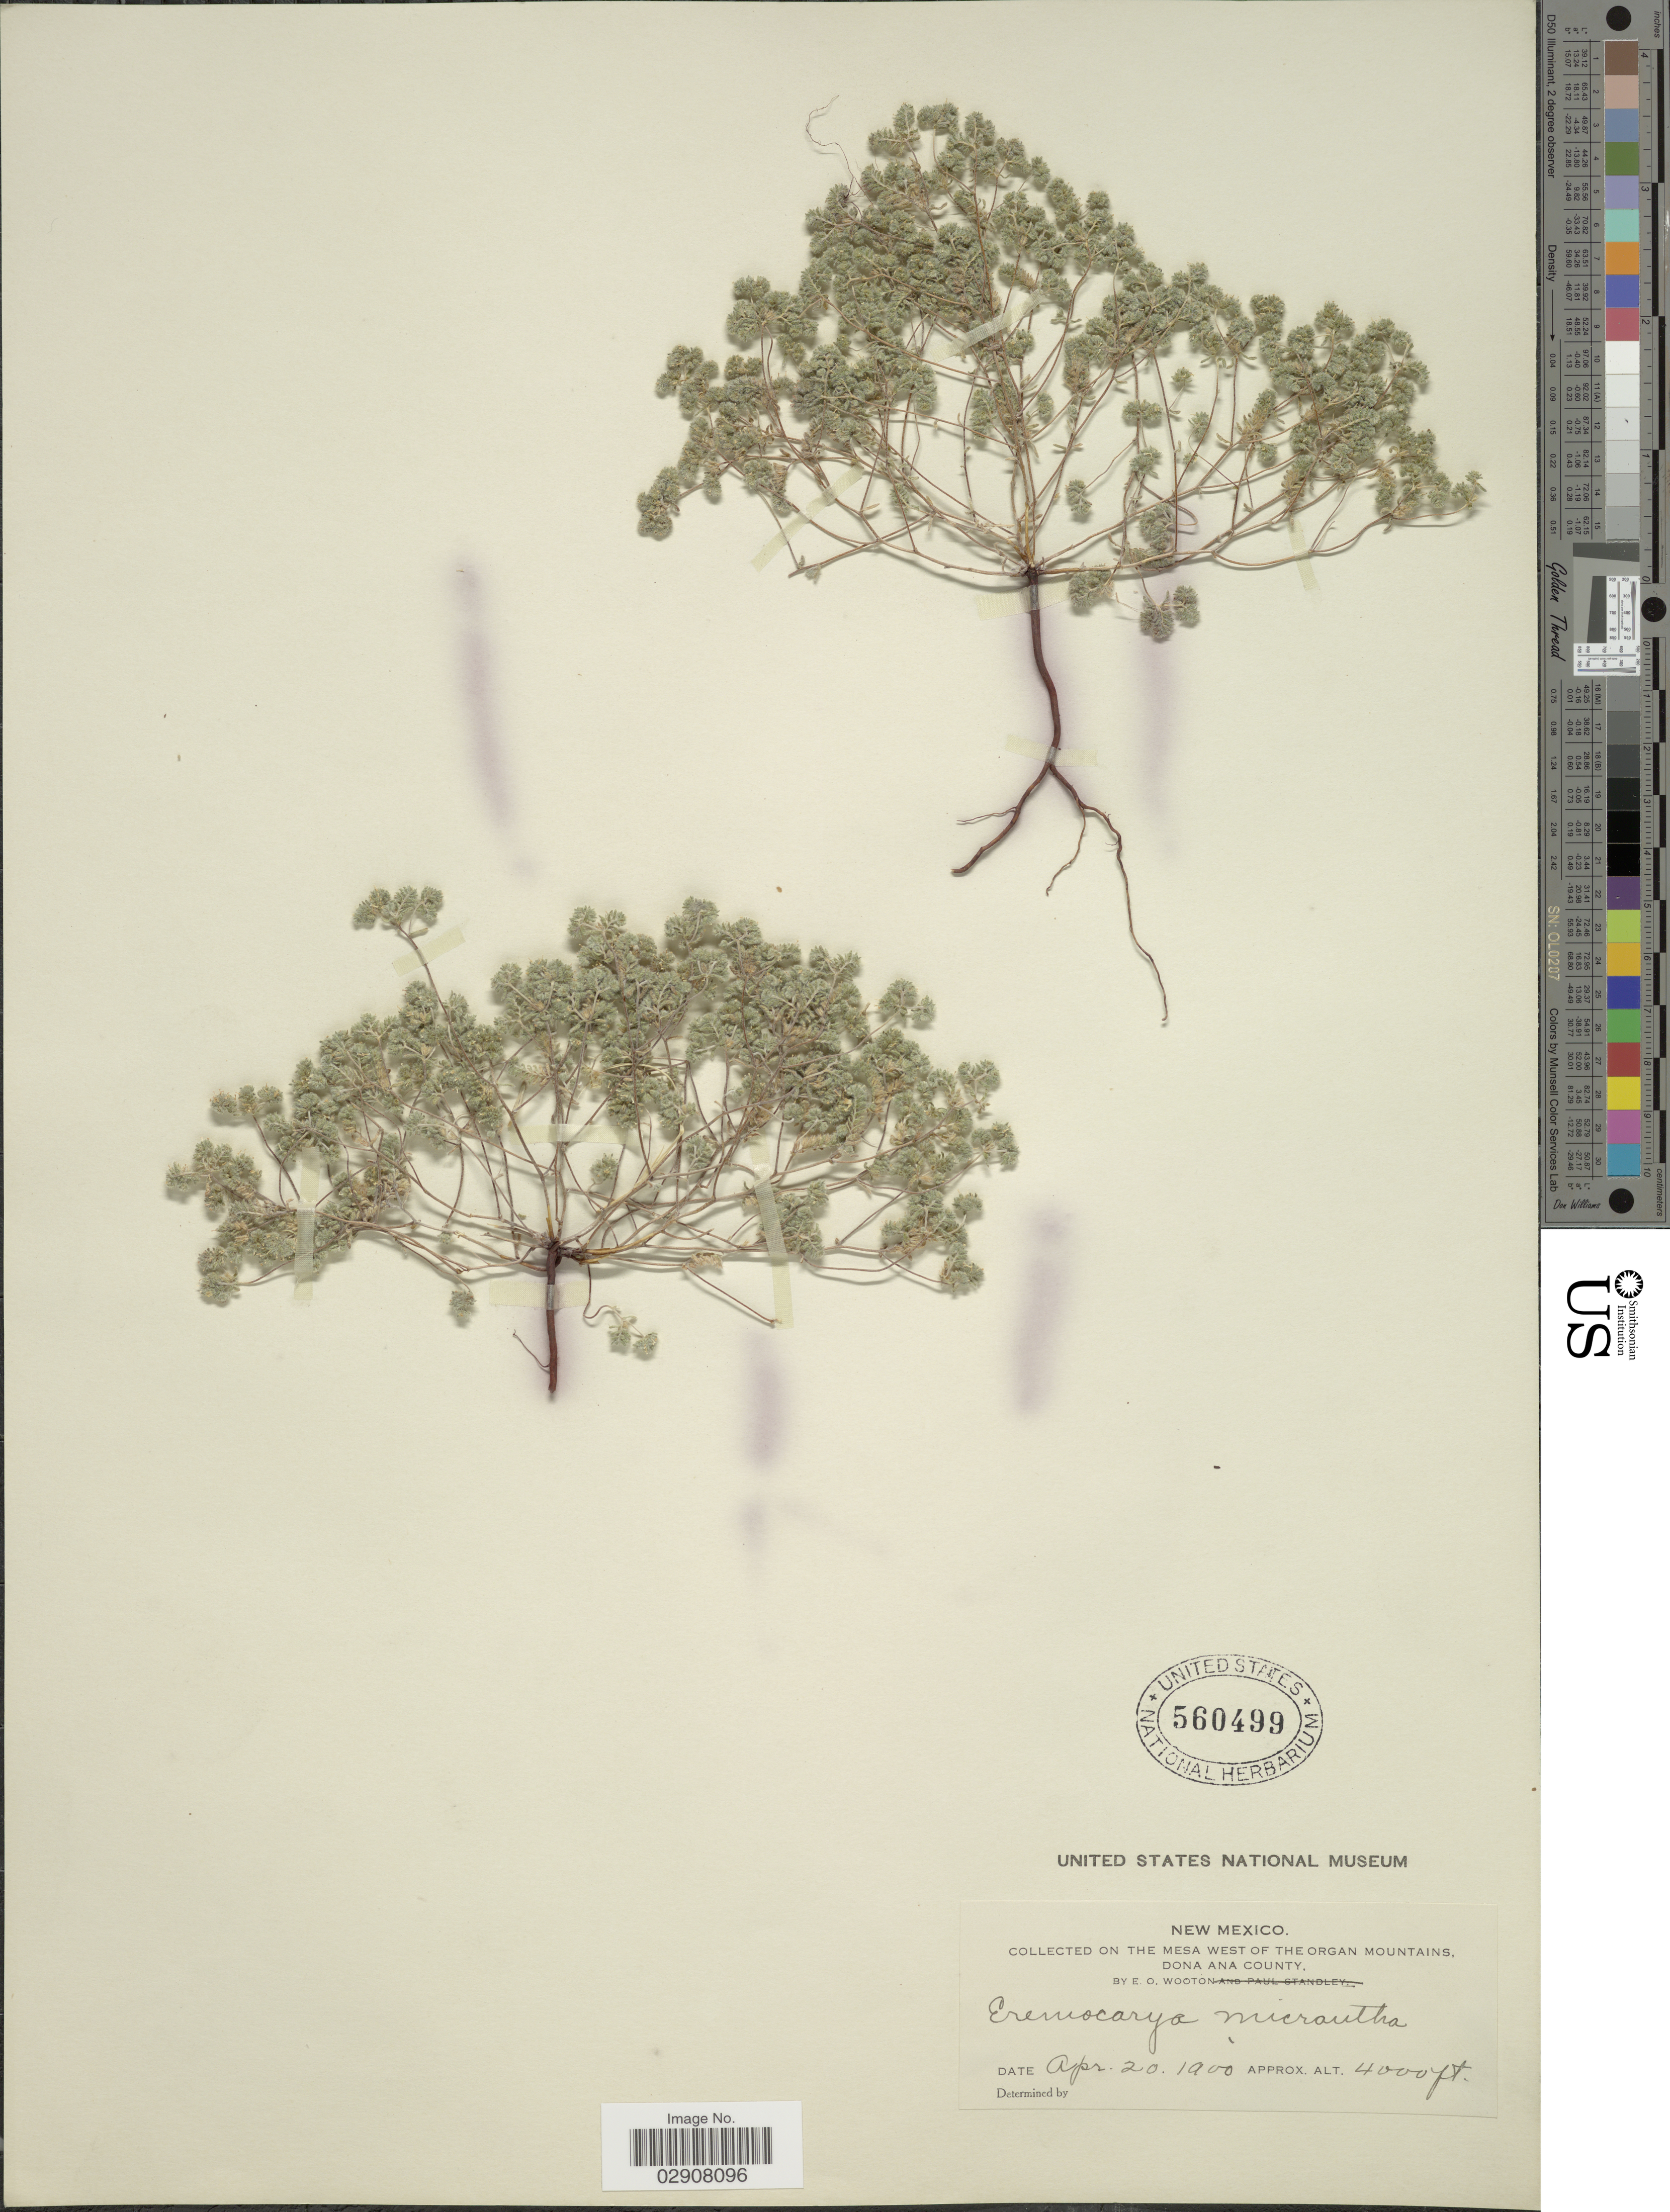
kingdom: Plantae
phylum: Tracheophyta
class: Magnoliopsida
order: Boraginales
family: Boraginaceae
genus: Cryptantha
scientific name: Cryptantha micrantha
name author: (Torr.) I.M. Johnst.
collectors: E. O. Wooton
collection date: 1900-04-20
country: United States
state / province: New Mexico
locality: Mesa West of the Organ Mountains, Dona Ana County.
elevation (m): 1219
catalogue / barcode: US 560499